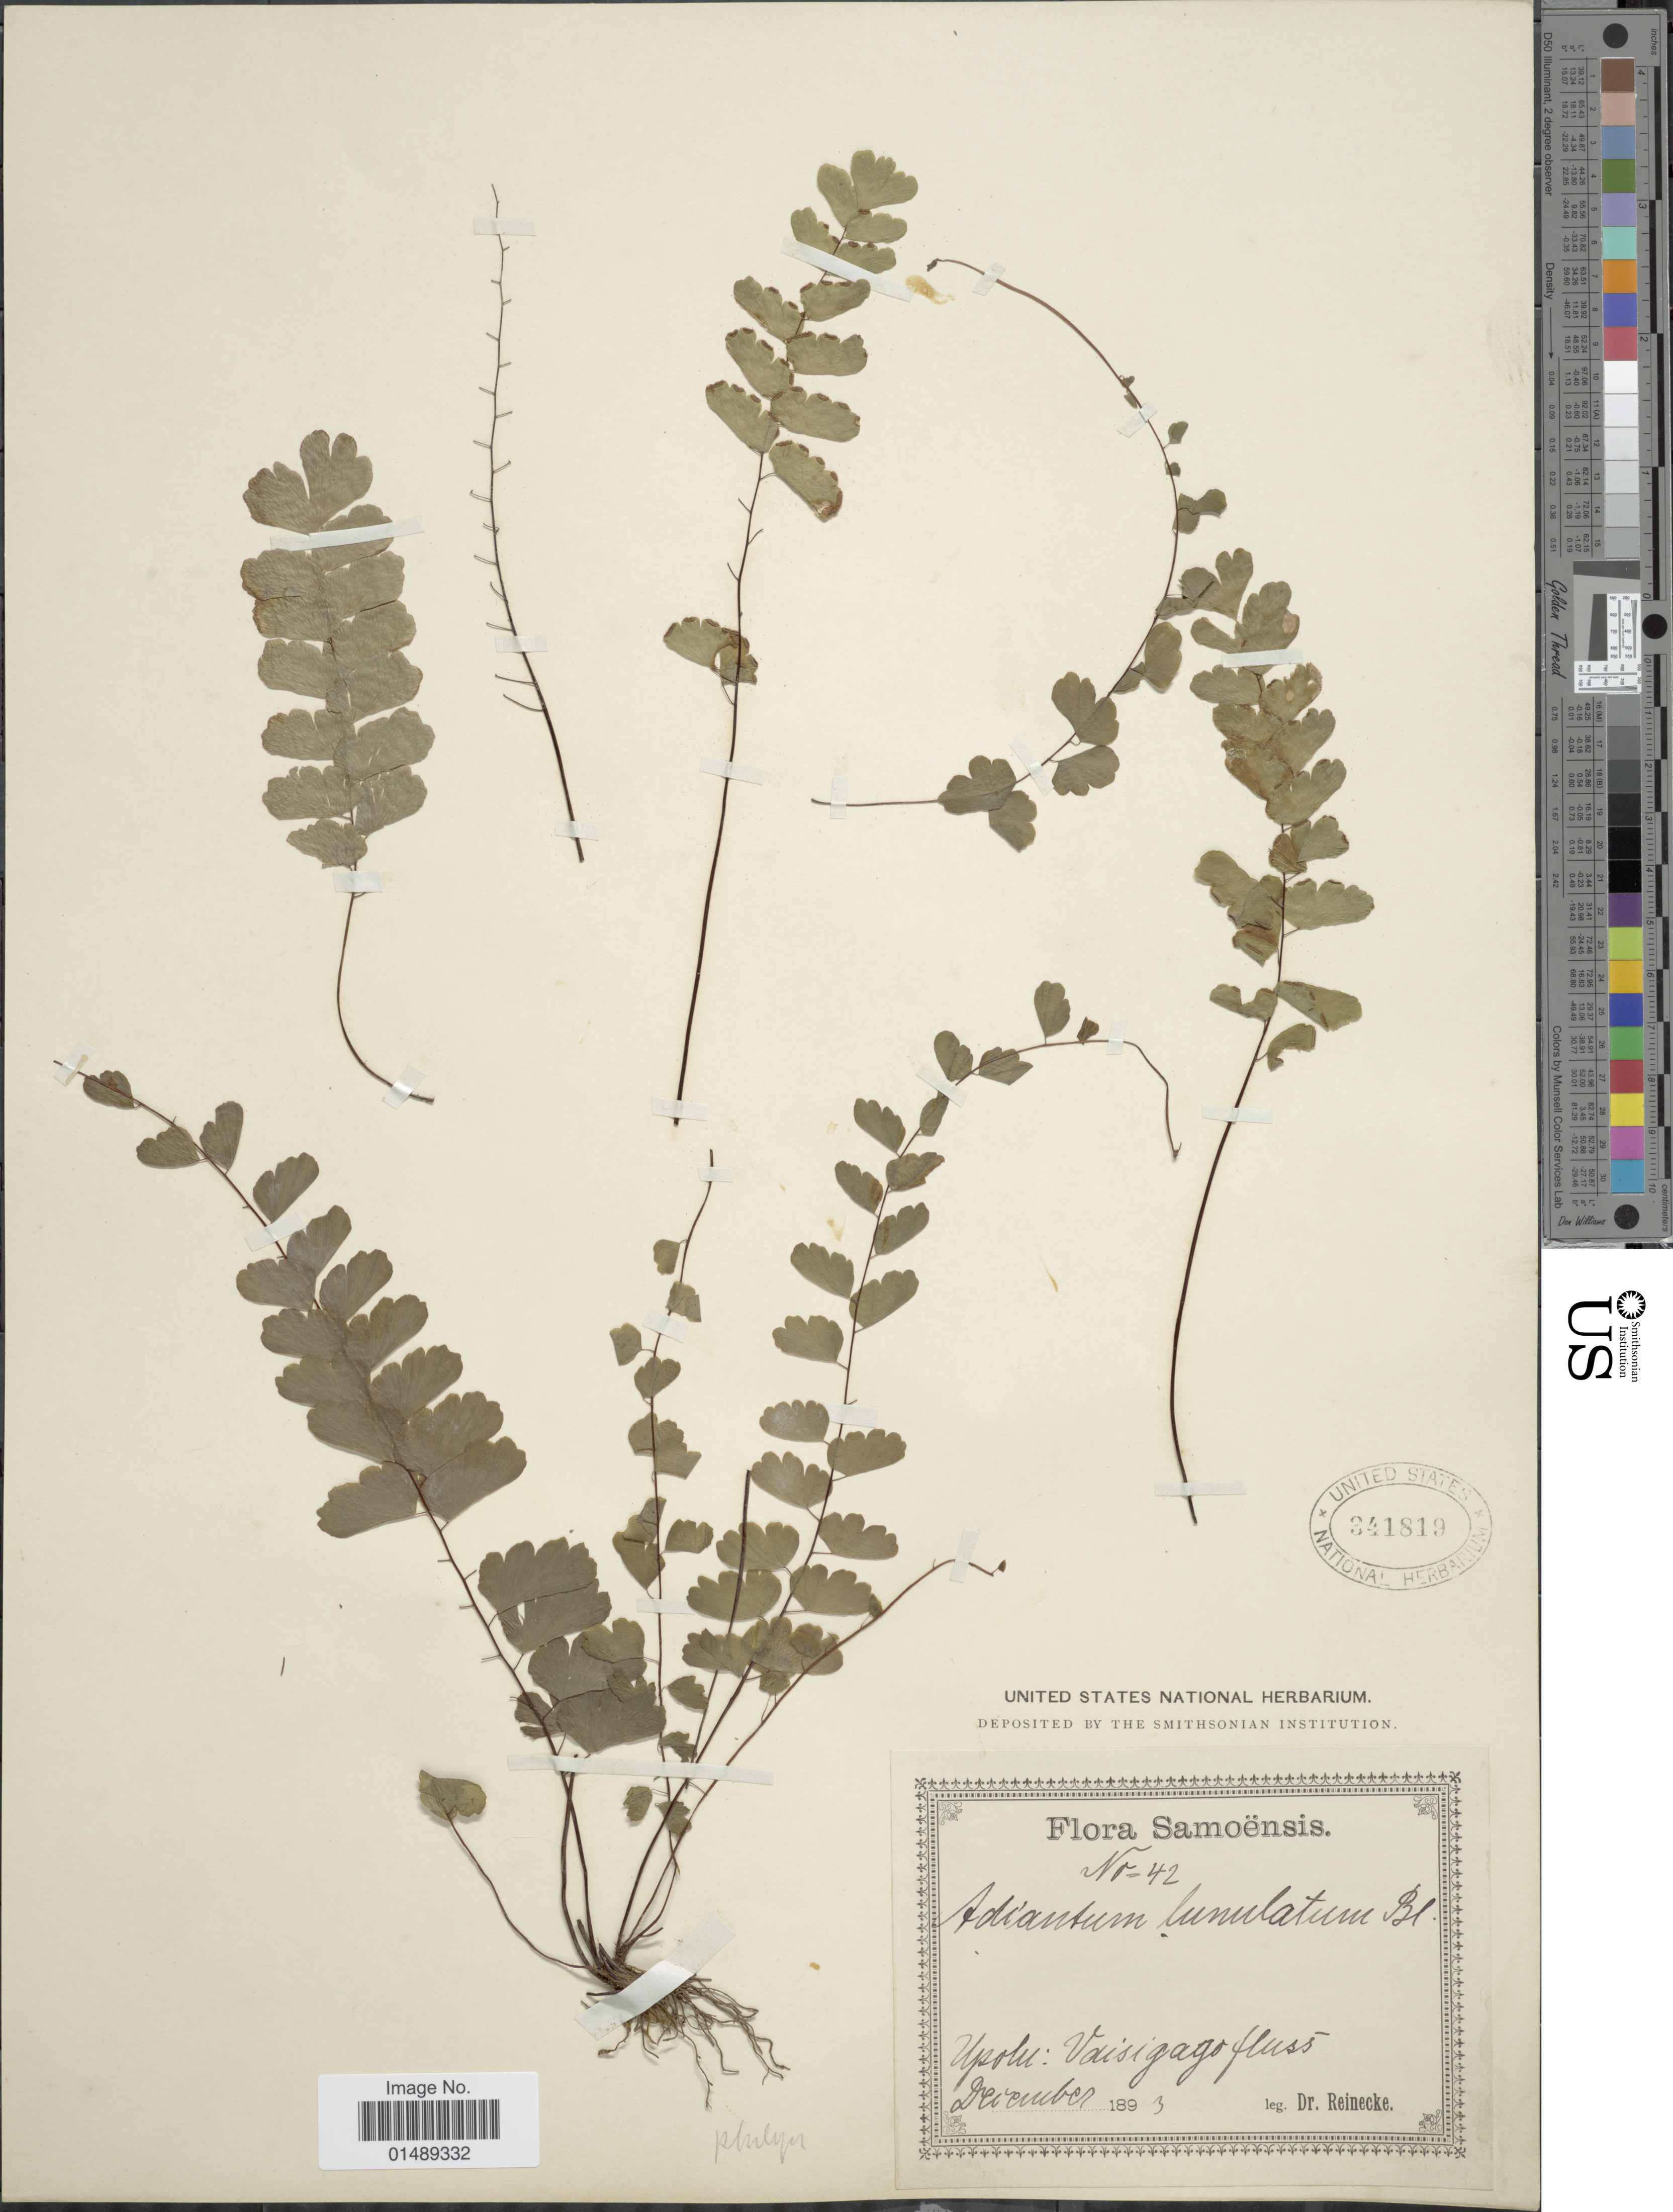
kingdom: Plantae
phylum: Tracheophyta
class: Polypodiopsida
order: Polypodiales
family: Pteridaceae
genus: Adiantum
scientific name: Adiantum philippense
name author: L.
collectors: -- Reinecke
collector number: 42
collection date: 1893-12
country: Samoa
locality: Samoensis, Upolu: Vaisigagofluss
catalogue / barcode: US 341819